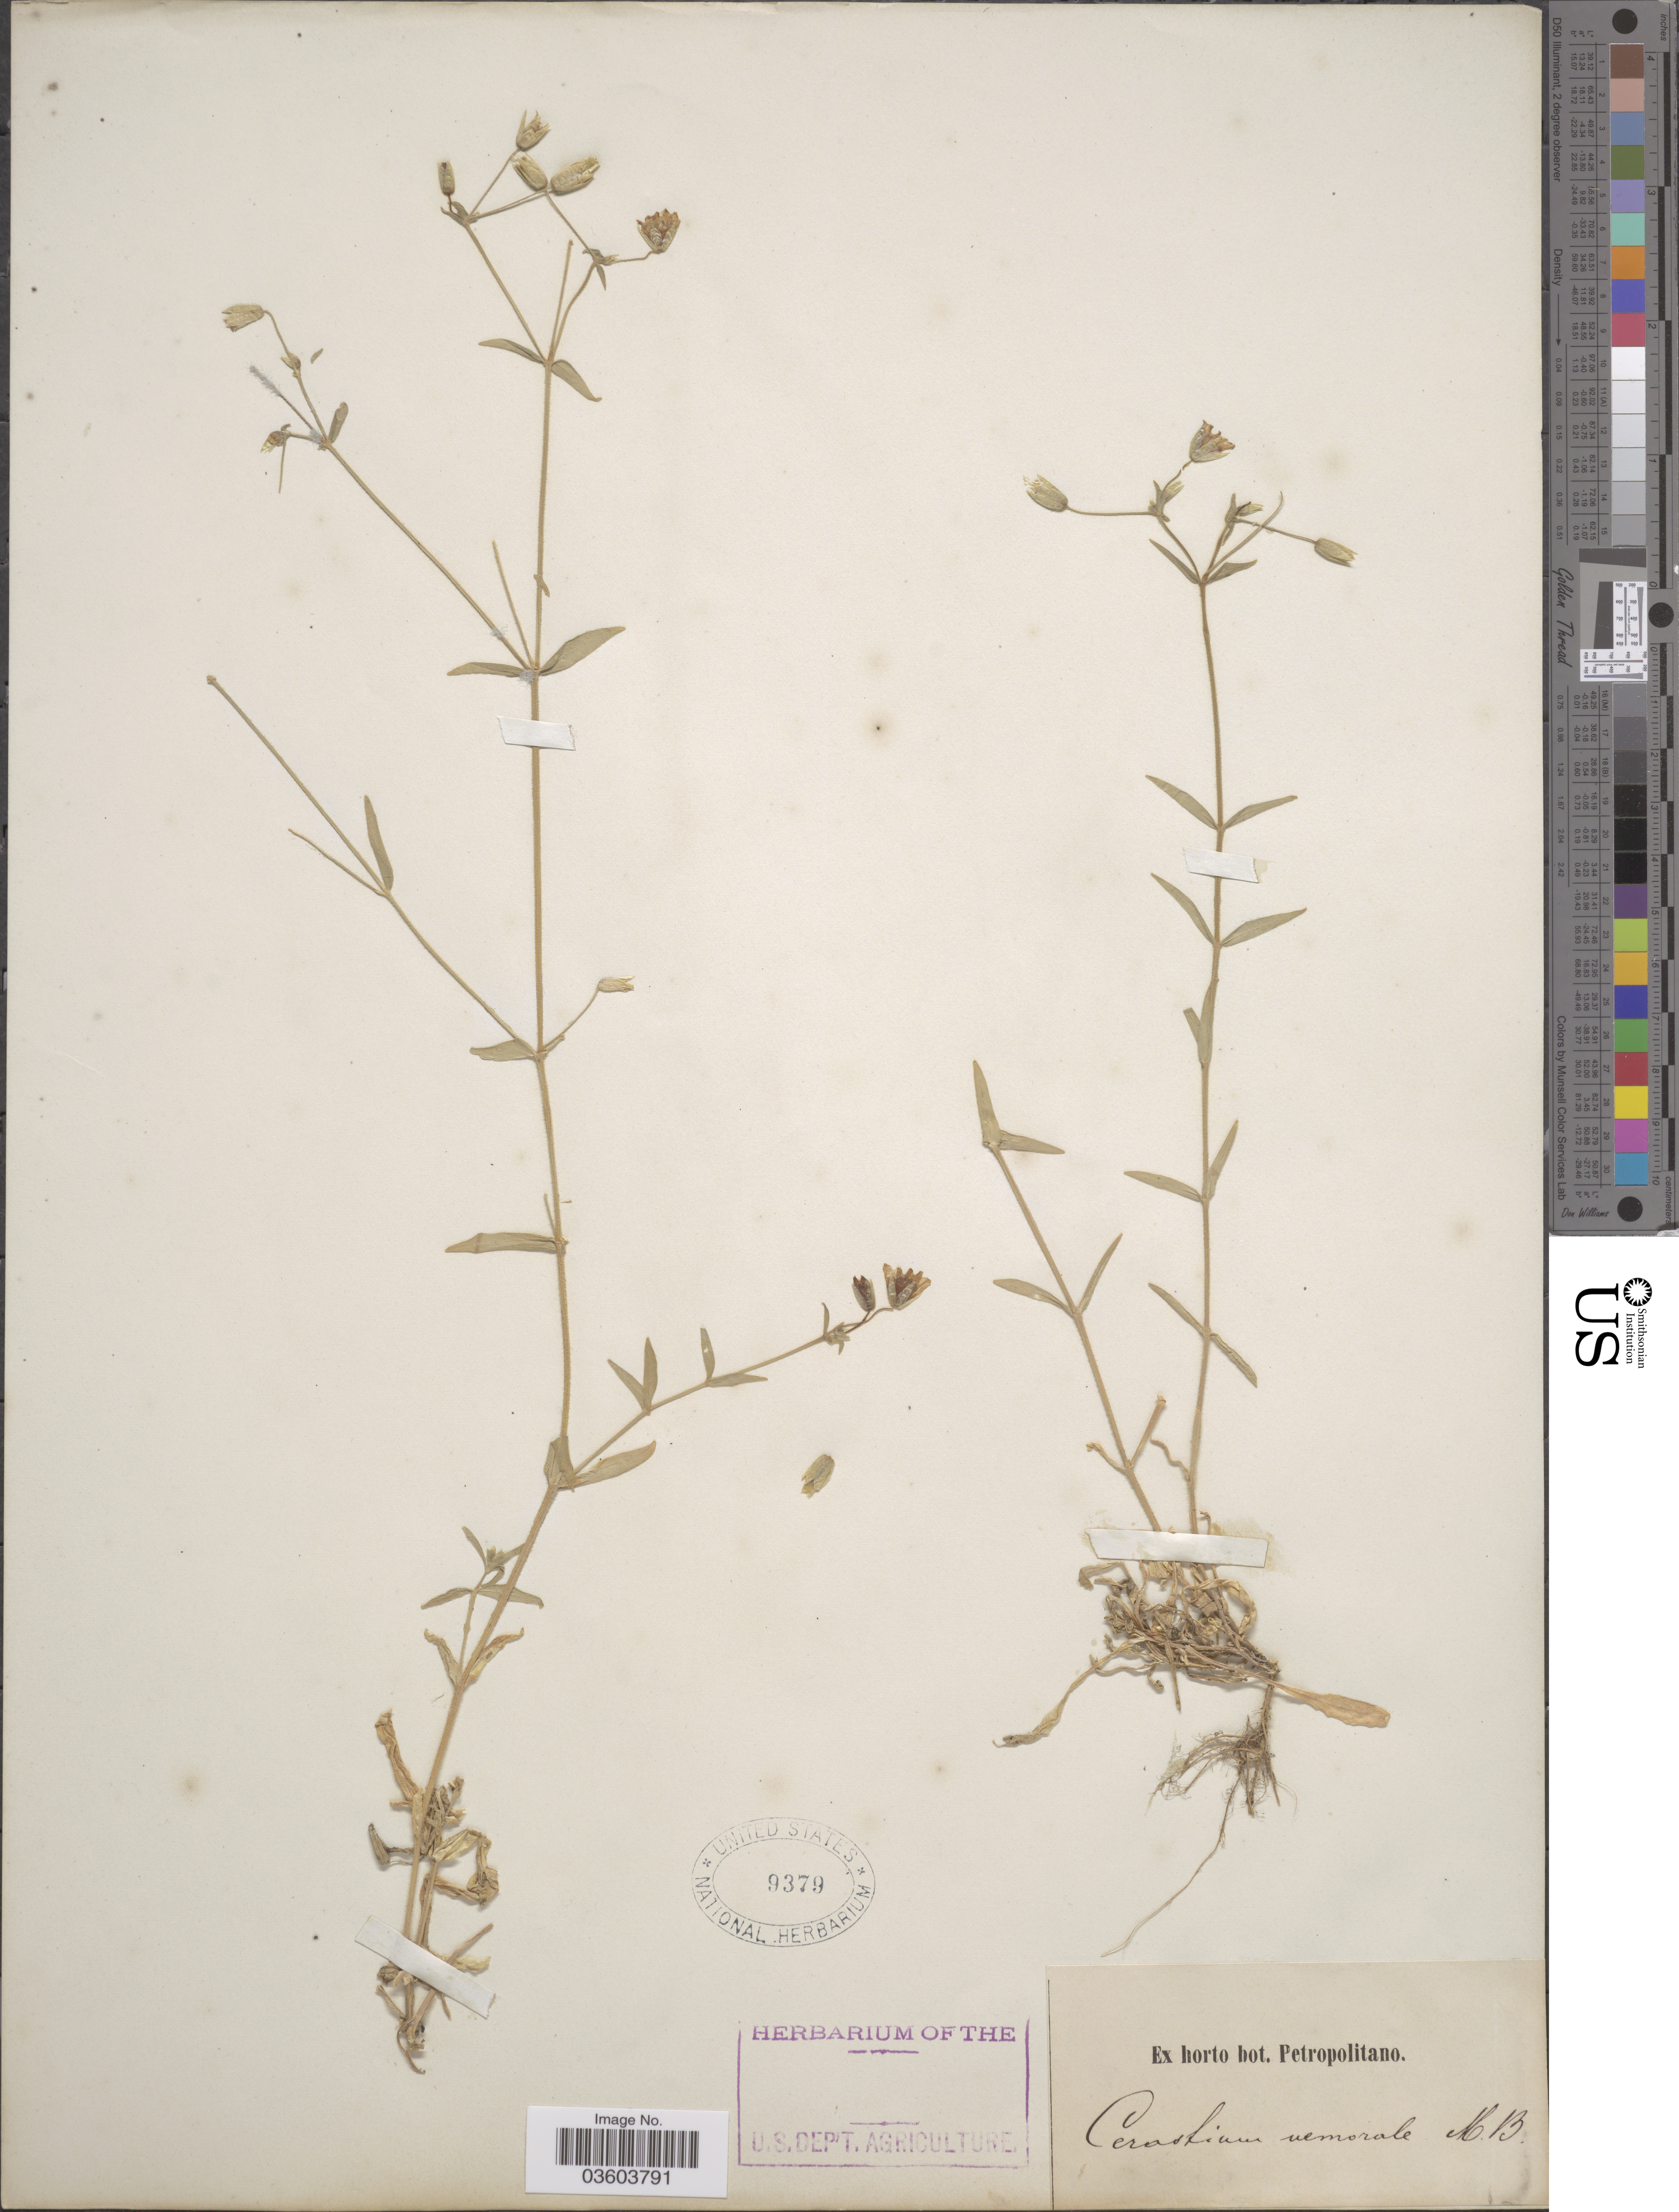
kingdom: Plantae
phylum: Tracheophyta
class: Magnoliopsida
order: Caryophyllales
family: Caryophyllaceae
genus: Cerastium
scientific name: Cerastium nemorale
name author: M. Bieb.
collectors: ex Herb. bot. Petropolitano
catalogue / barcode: US 9379